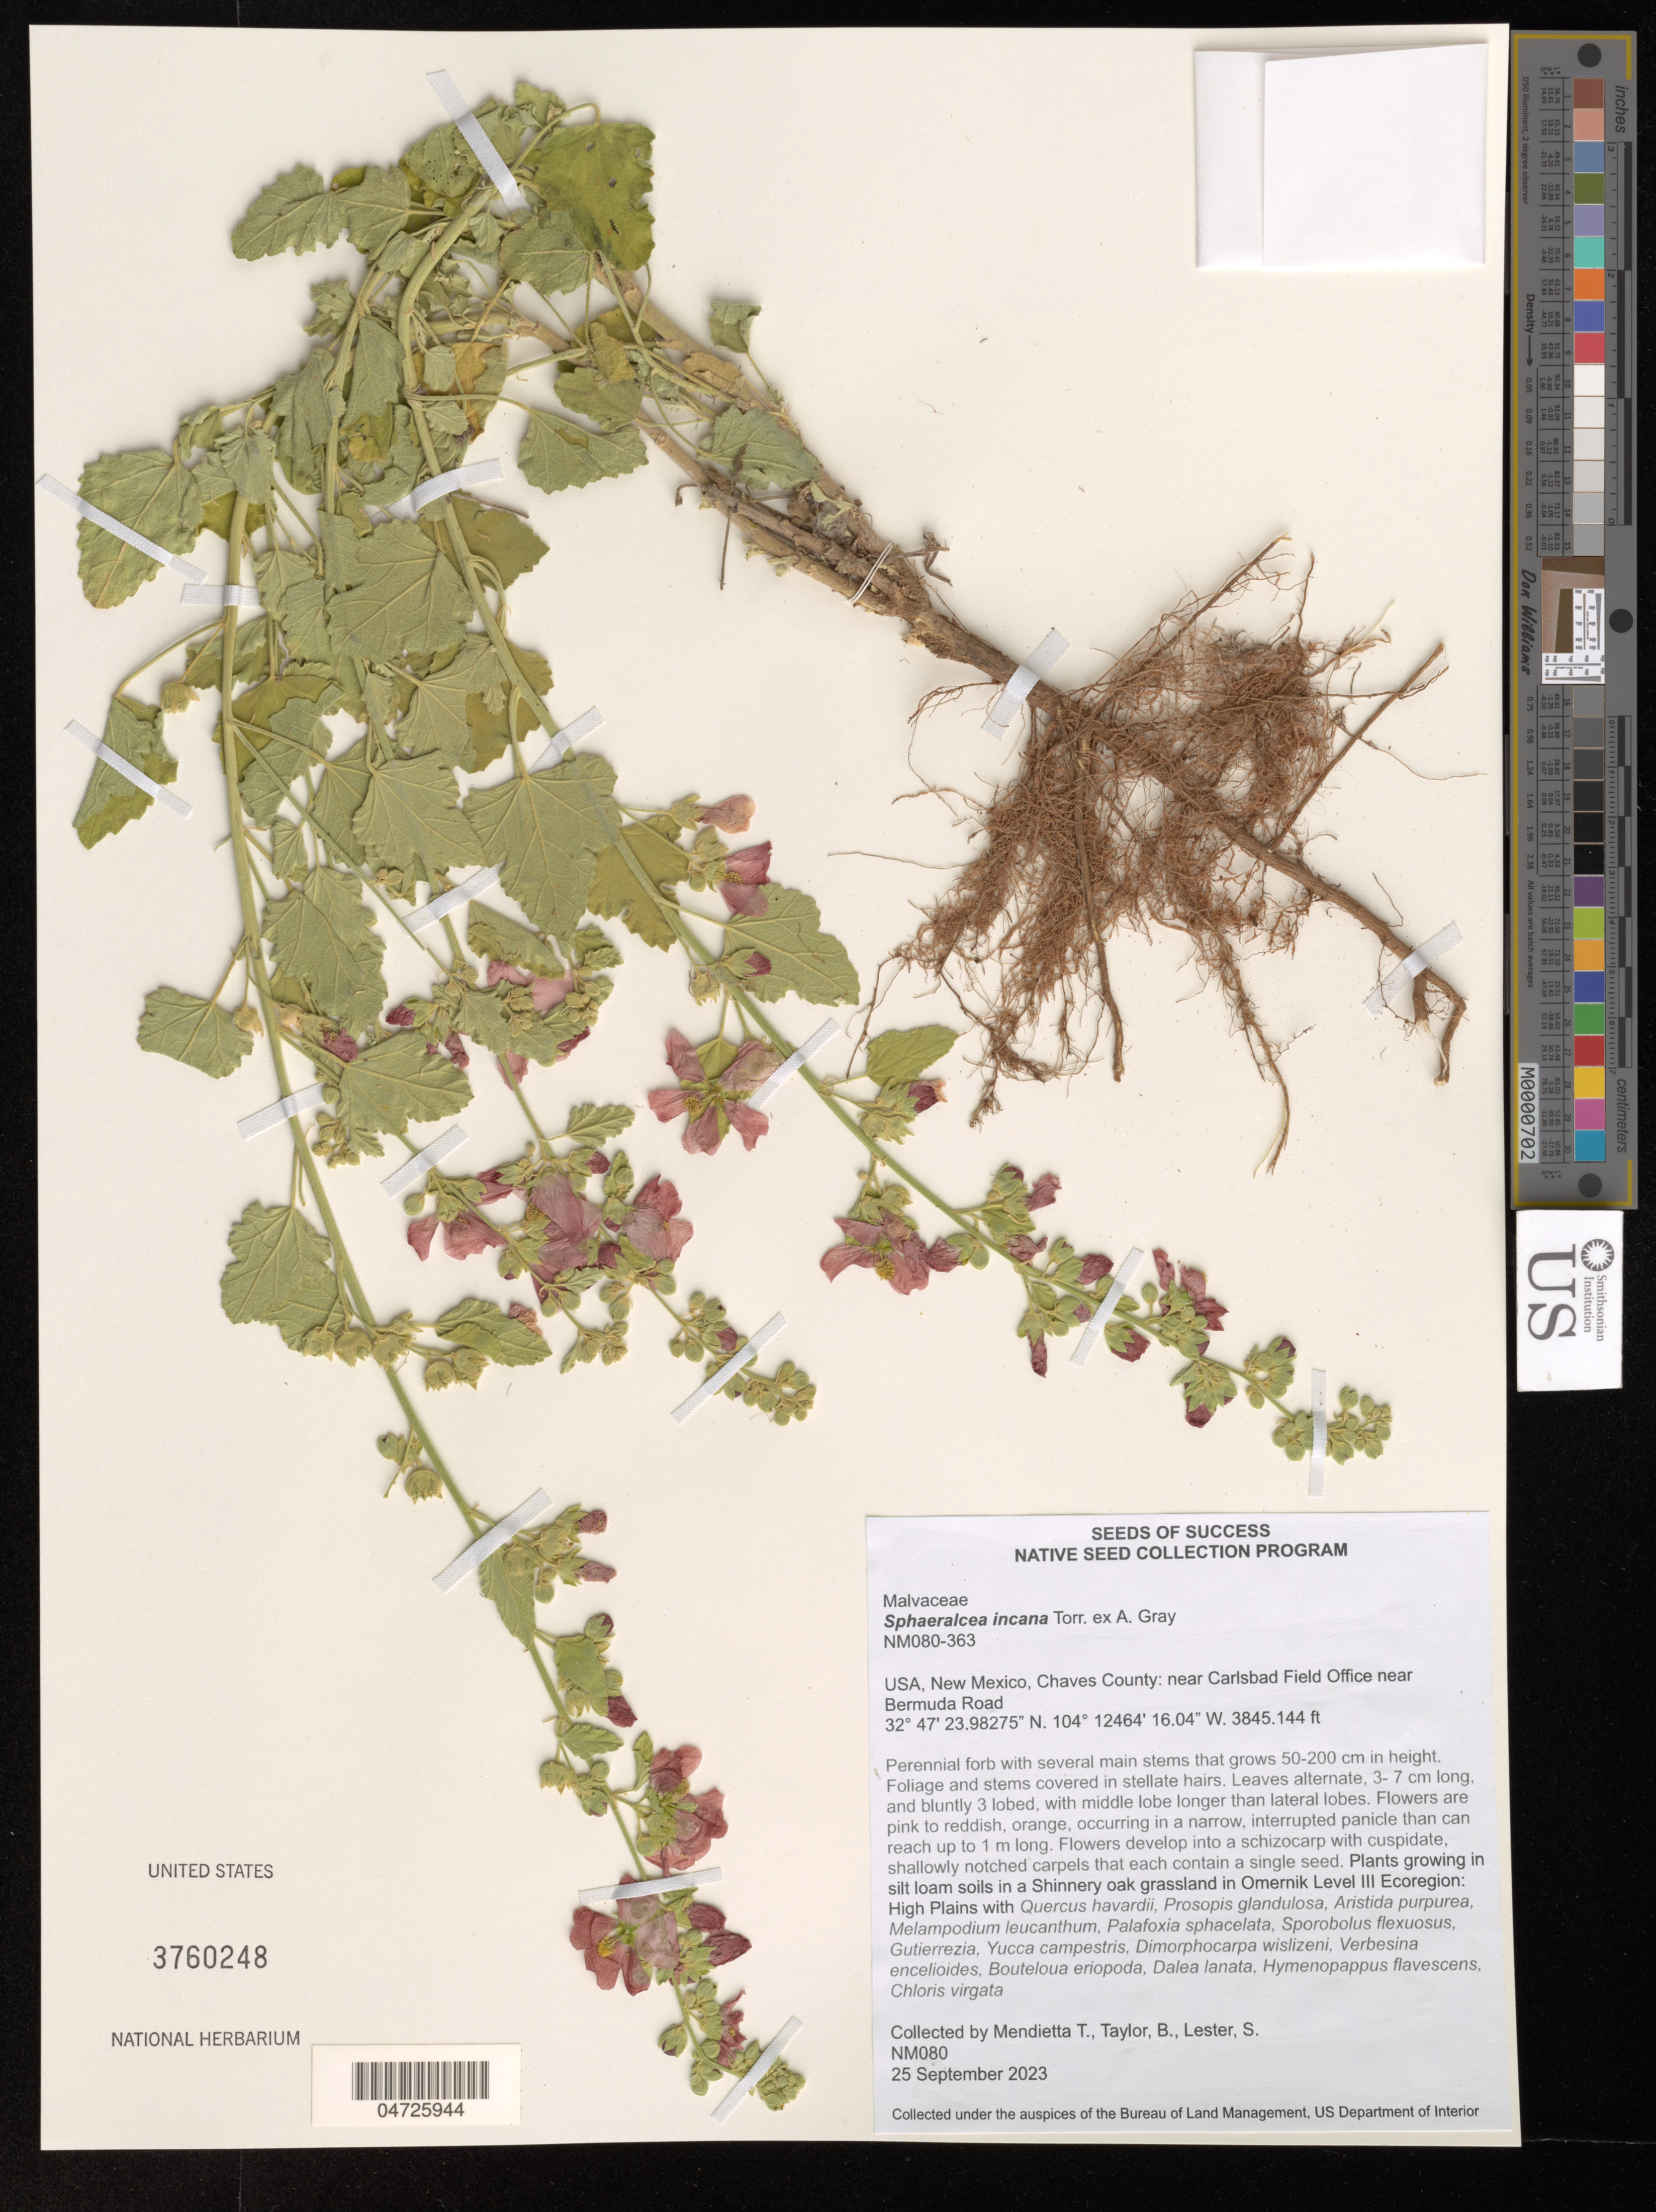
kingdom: Plantae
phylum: Tracheophyta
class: Magnoliopsida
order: Malvales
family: Malvaceae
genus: Sphaeralcea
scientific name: Sphaeralcea incana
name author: Torr.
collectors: T. Mendietta & B. Taylor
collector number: NM080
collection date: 2023-09-25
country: United States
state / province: New Mexico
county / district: Chaves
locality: Chaves County: near Carlsbad Field Office near Bermuda Road. Plants growing in silt loam soils in a Shinnery oak grassland in Omernik Level III Ecoregion.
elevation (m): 1172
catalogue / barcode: US 3760248